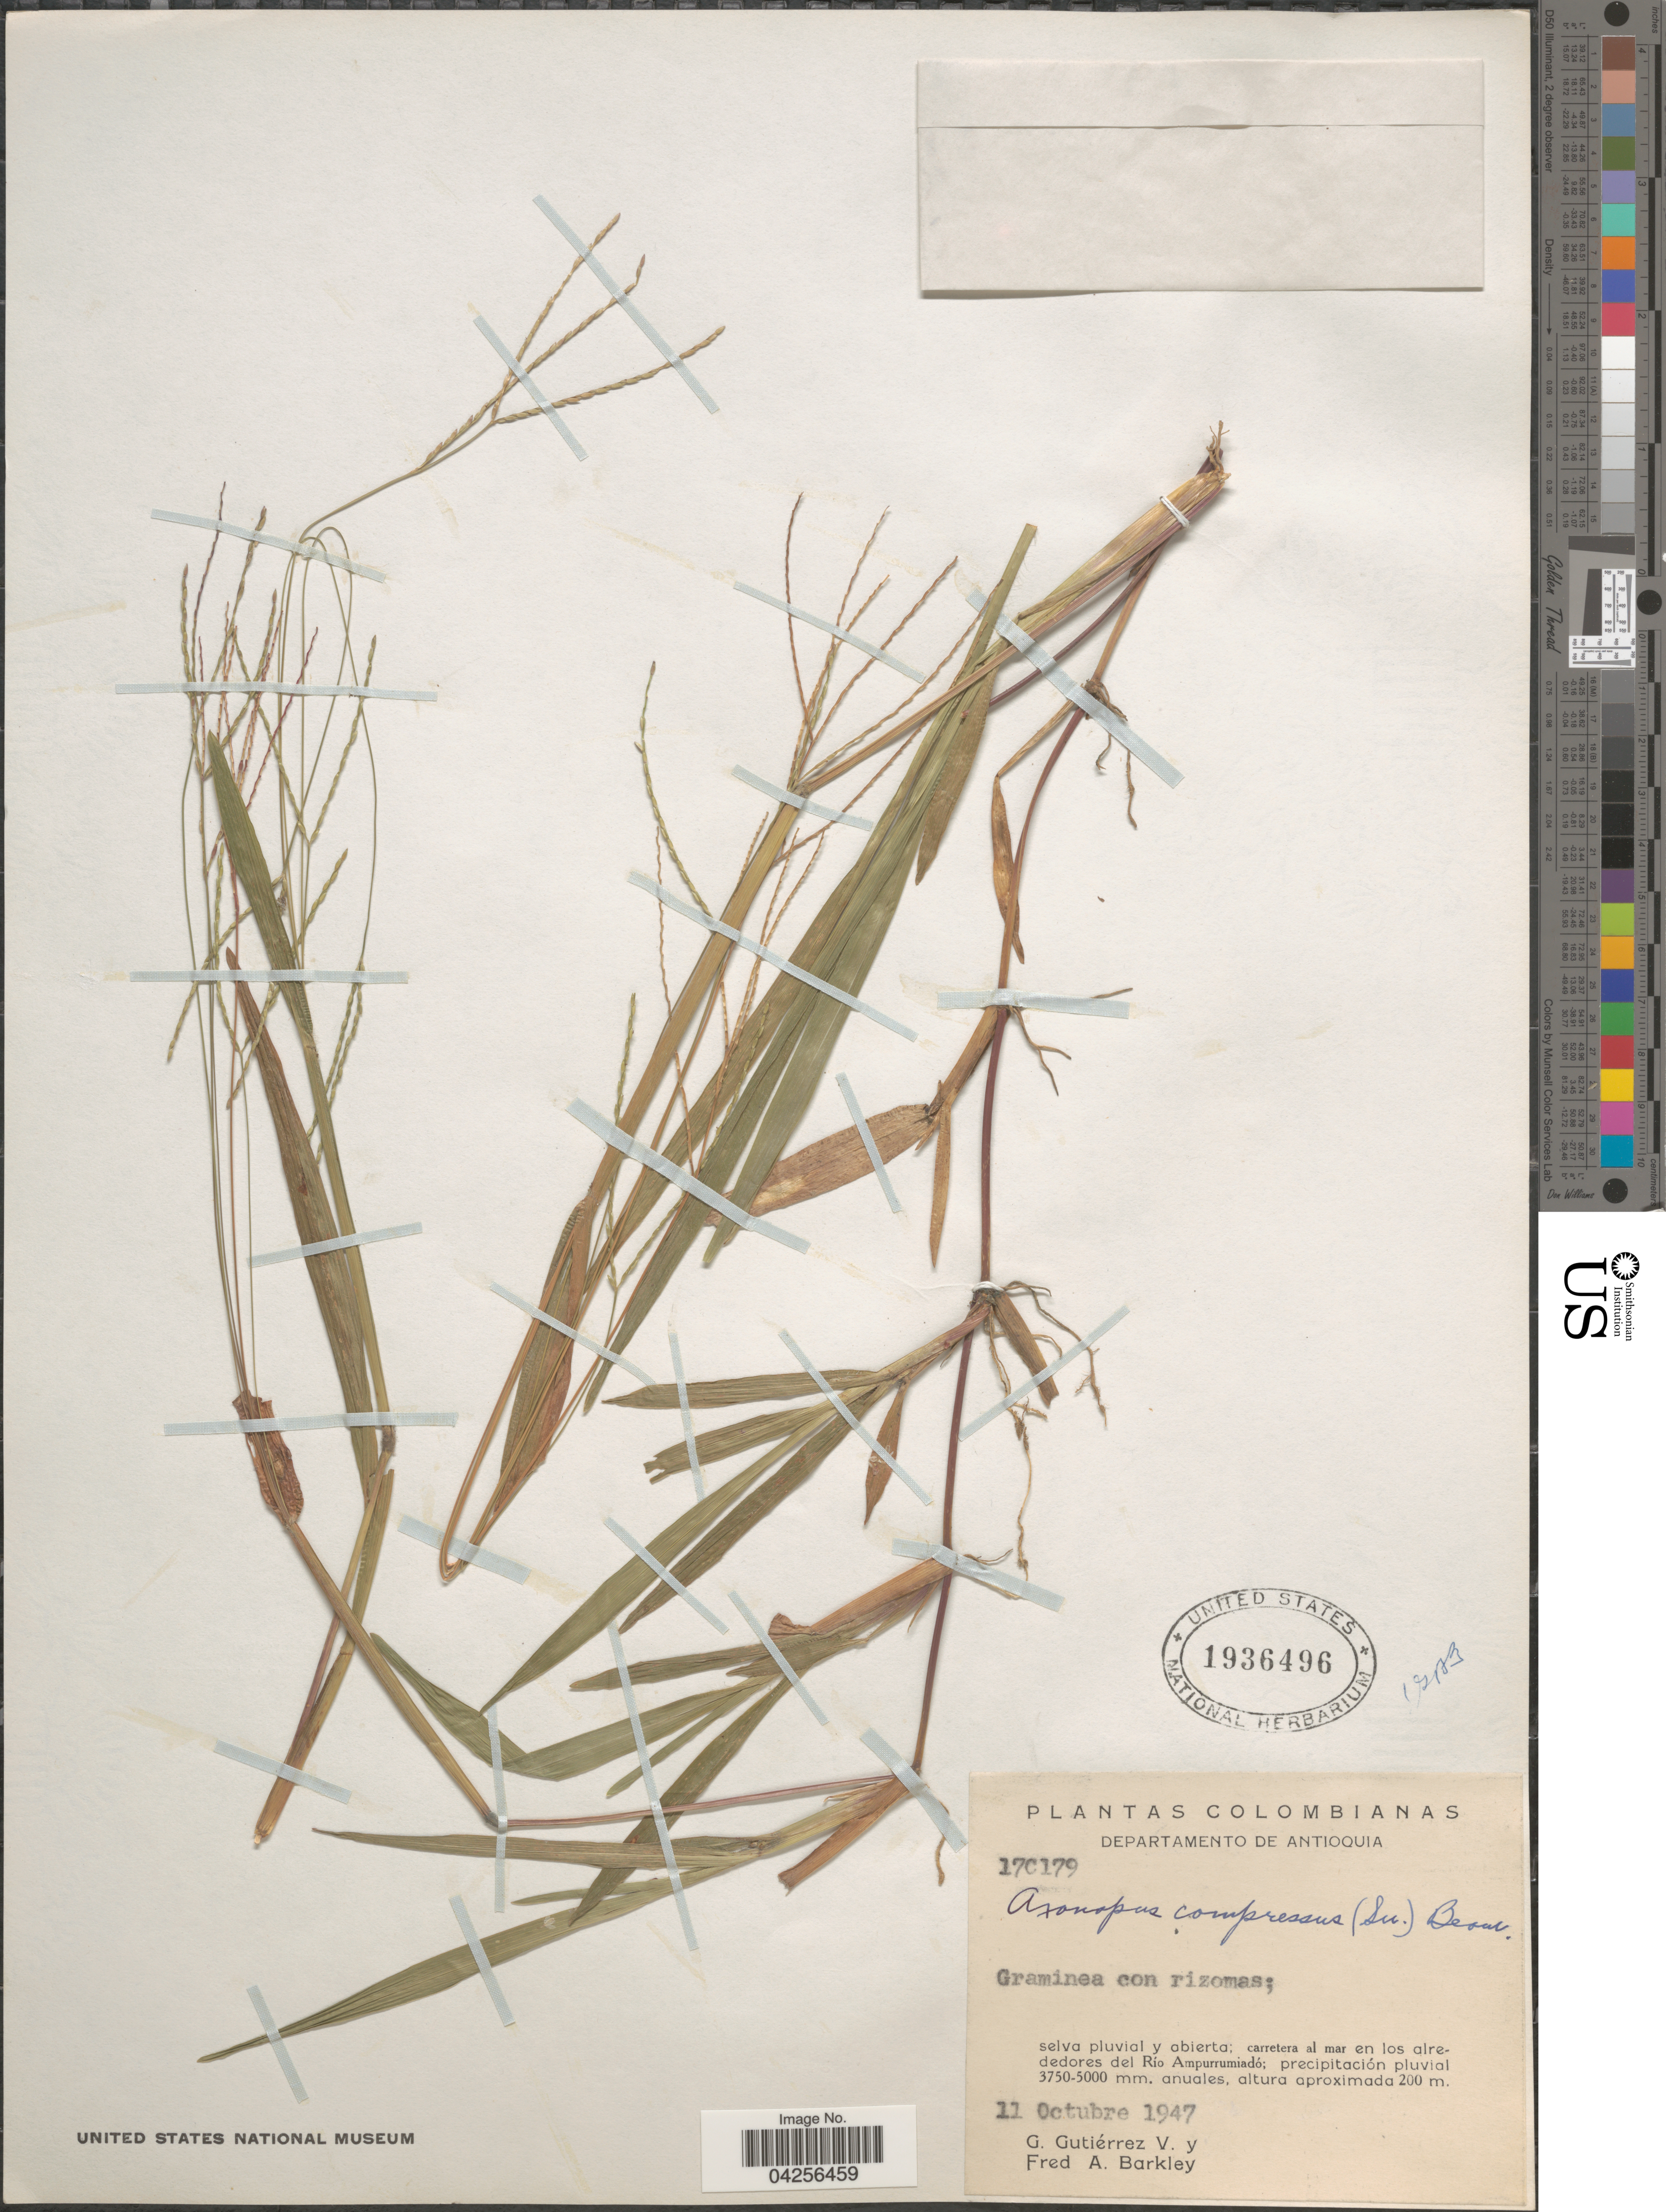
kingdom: Plantae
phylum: Tracheophyta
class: Liliopsida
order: Poales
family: Poaceae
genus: Axonopus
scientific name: Axonopus compressus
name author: (Sw.) P. Beauv.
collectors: G. Gutiérrez V. & F. A. Barkley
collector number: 17C179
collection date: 1947-10-11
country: Colombia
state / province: Antioquia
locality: Departamento de Antioquia. Carretera al mar en los alrededores del Río Ampurrumiadó.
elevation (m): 200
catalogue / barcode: US 1936496